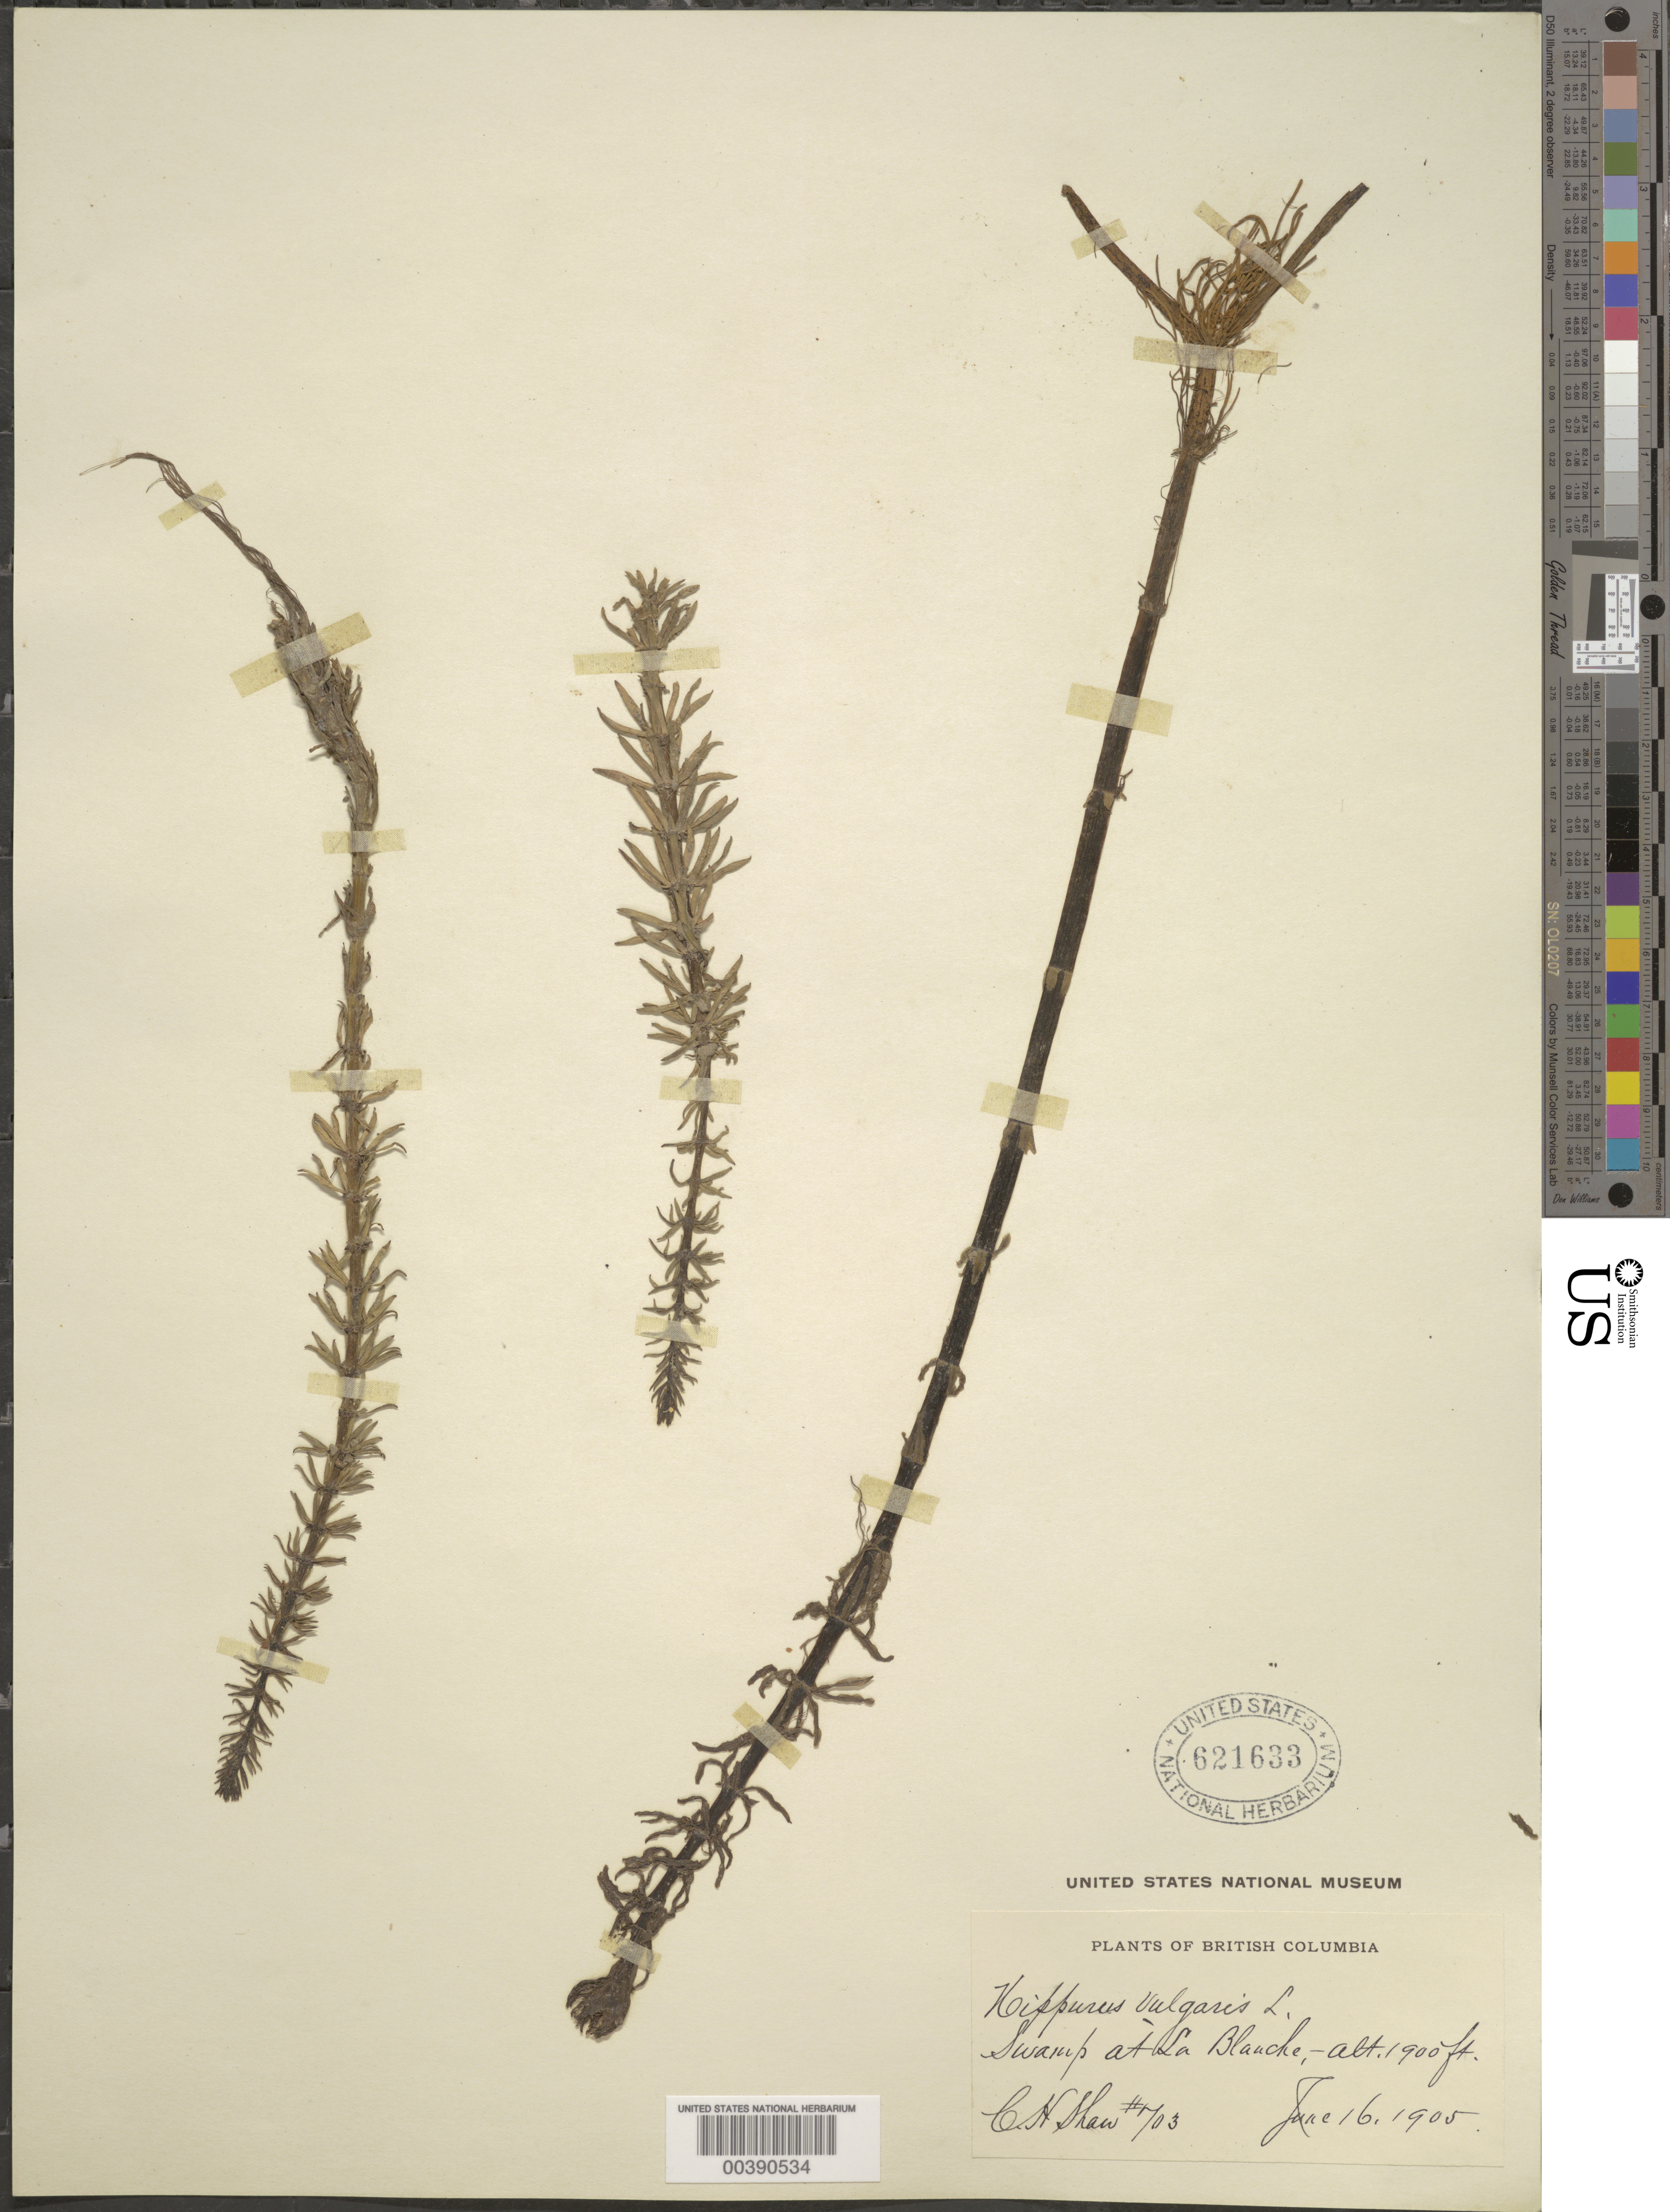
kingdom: Plantae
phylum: Tracheophyta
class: Magnoliopsida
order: Lamiales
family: Plantaginaceae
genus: Hippuris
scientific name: Hippuris vulgaris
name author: L.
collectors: C. S. Shaw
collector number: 703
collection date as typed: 16 Jun 1905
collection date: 1905-06-16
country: Canada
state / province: British Columbia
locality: La blanche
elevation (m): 579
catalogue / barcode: US 621633